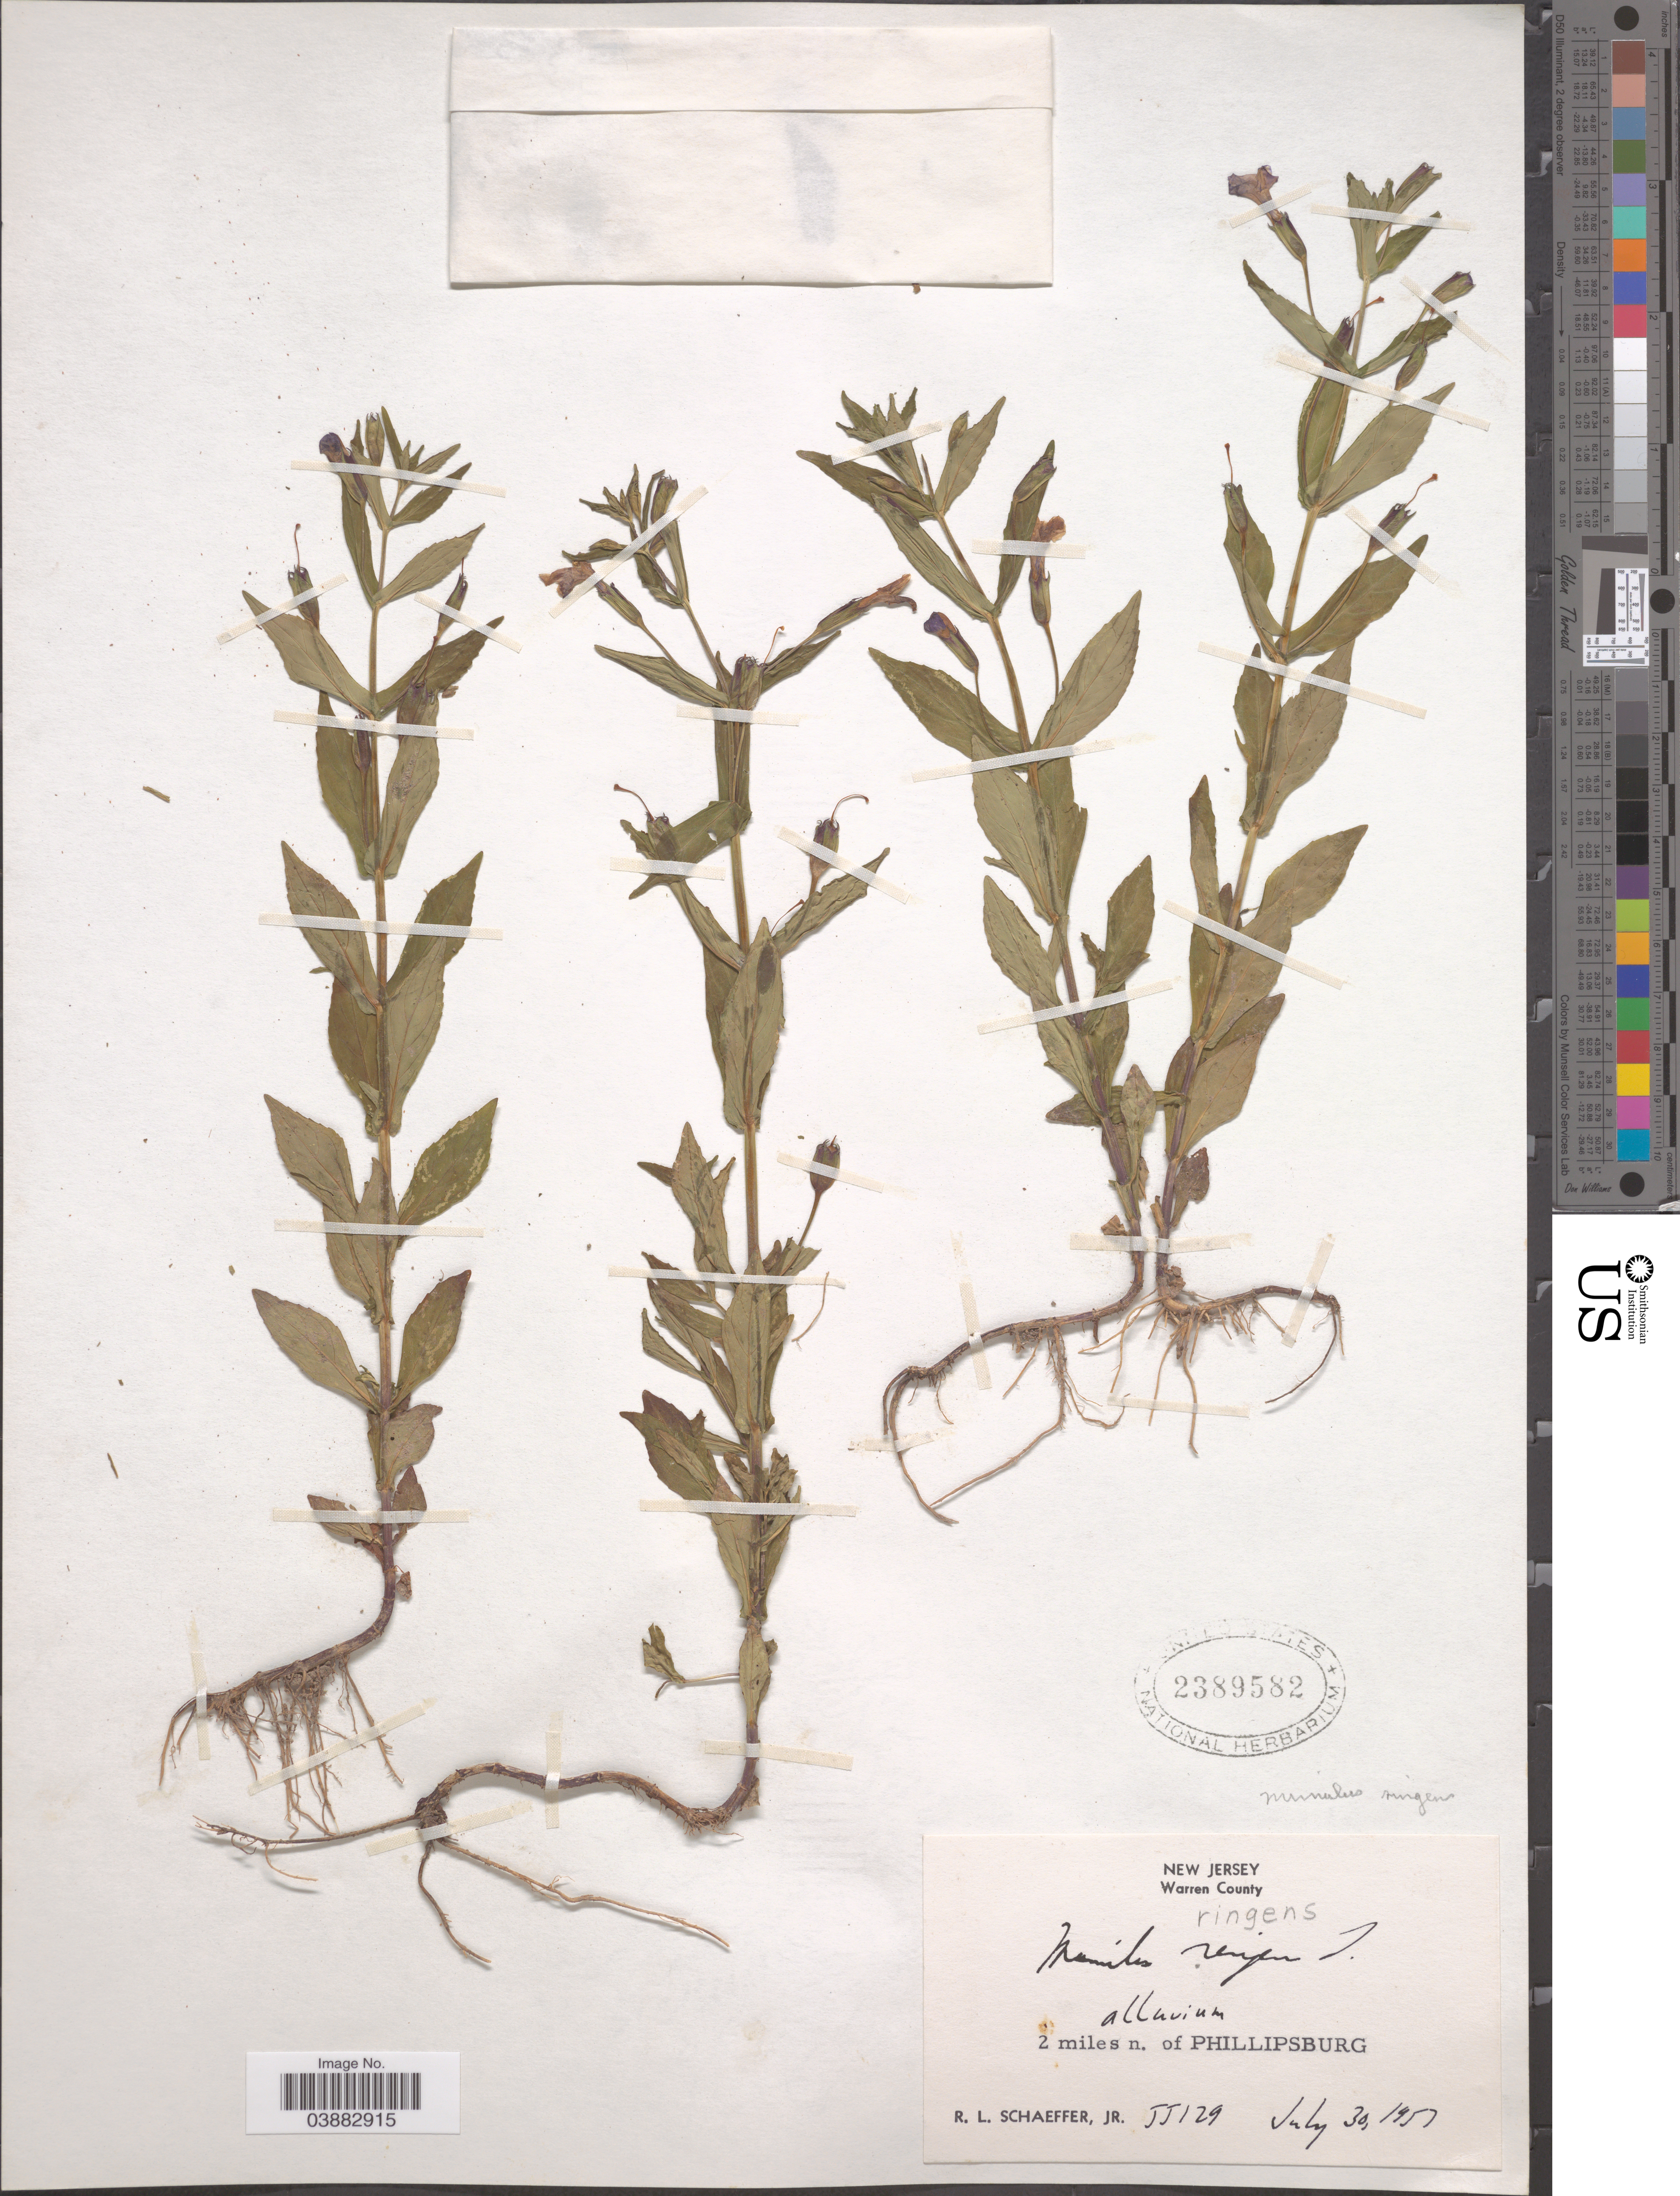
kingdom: Plantae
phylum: Tracheophyta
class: Magnoliopsida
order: Lamiales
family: Phrymaceae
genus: Mimulus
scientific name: Mimulus ringens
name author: L.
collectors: R. L. Schaeffer Jr.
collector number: TT1298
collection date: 1957-07-30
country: United States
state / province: New Jersey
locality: Warren County. 2 miles n. of Phillipsburg.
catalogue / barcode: US 2389582